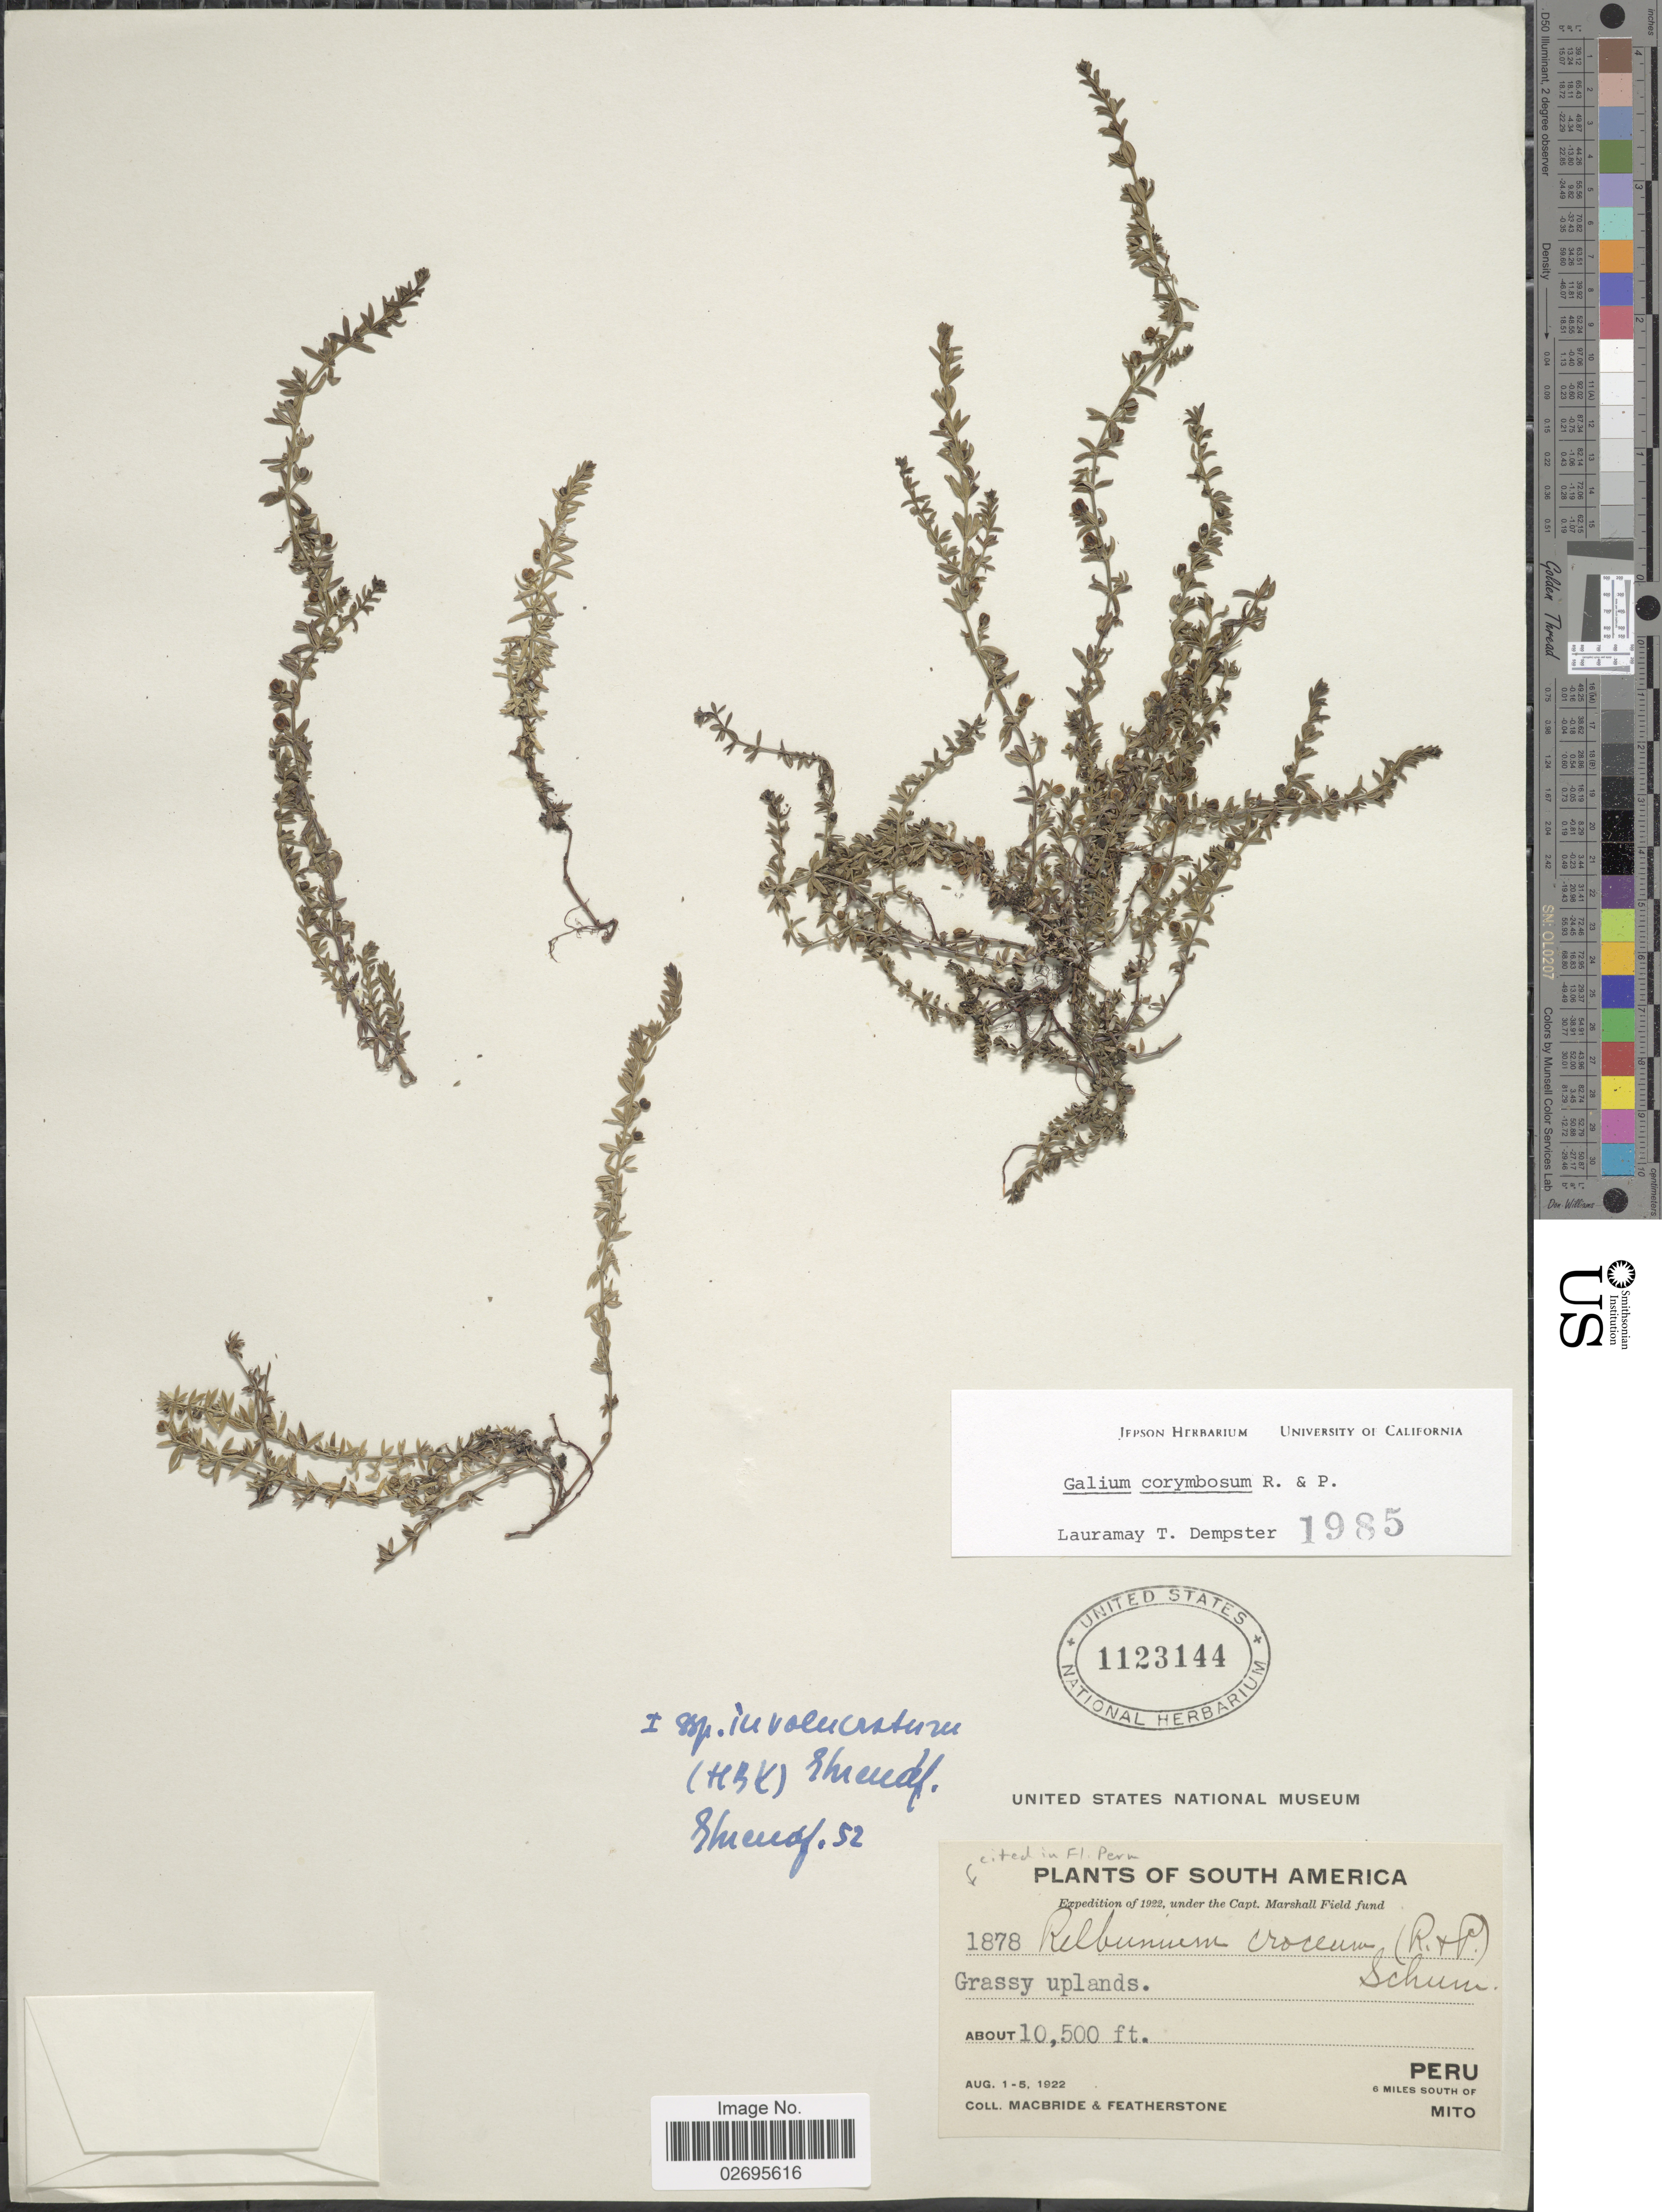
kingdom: Plantae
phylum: Tracheophyta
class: Magnoliopsida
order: Gentianales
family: Rubiaceae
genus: Galium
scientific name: Galium corymbosum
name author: Ruiz & Pav.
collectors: Macbride, -- & -. Featherstone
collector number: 1878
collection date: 1922-08-01/1922-08-05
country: Peru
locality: Grassy uplands, 6 miles south of Mito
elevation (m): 3200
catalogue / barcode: US 1123144